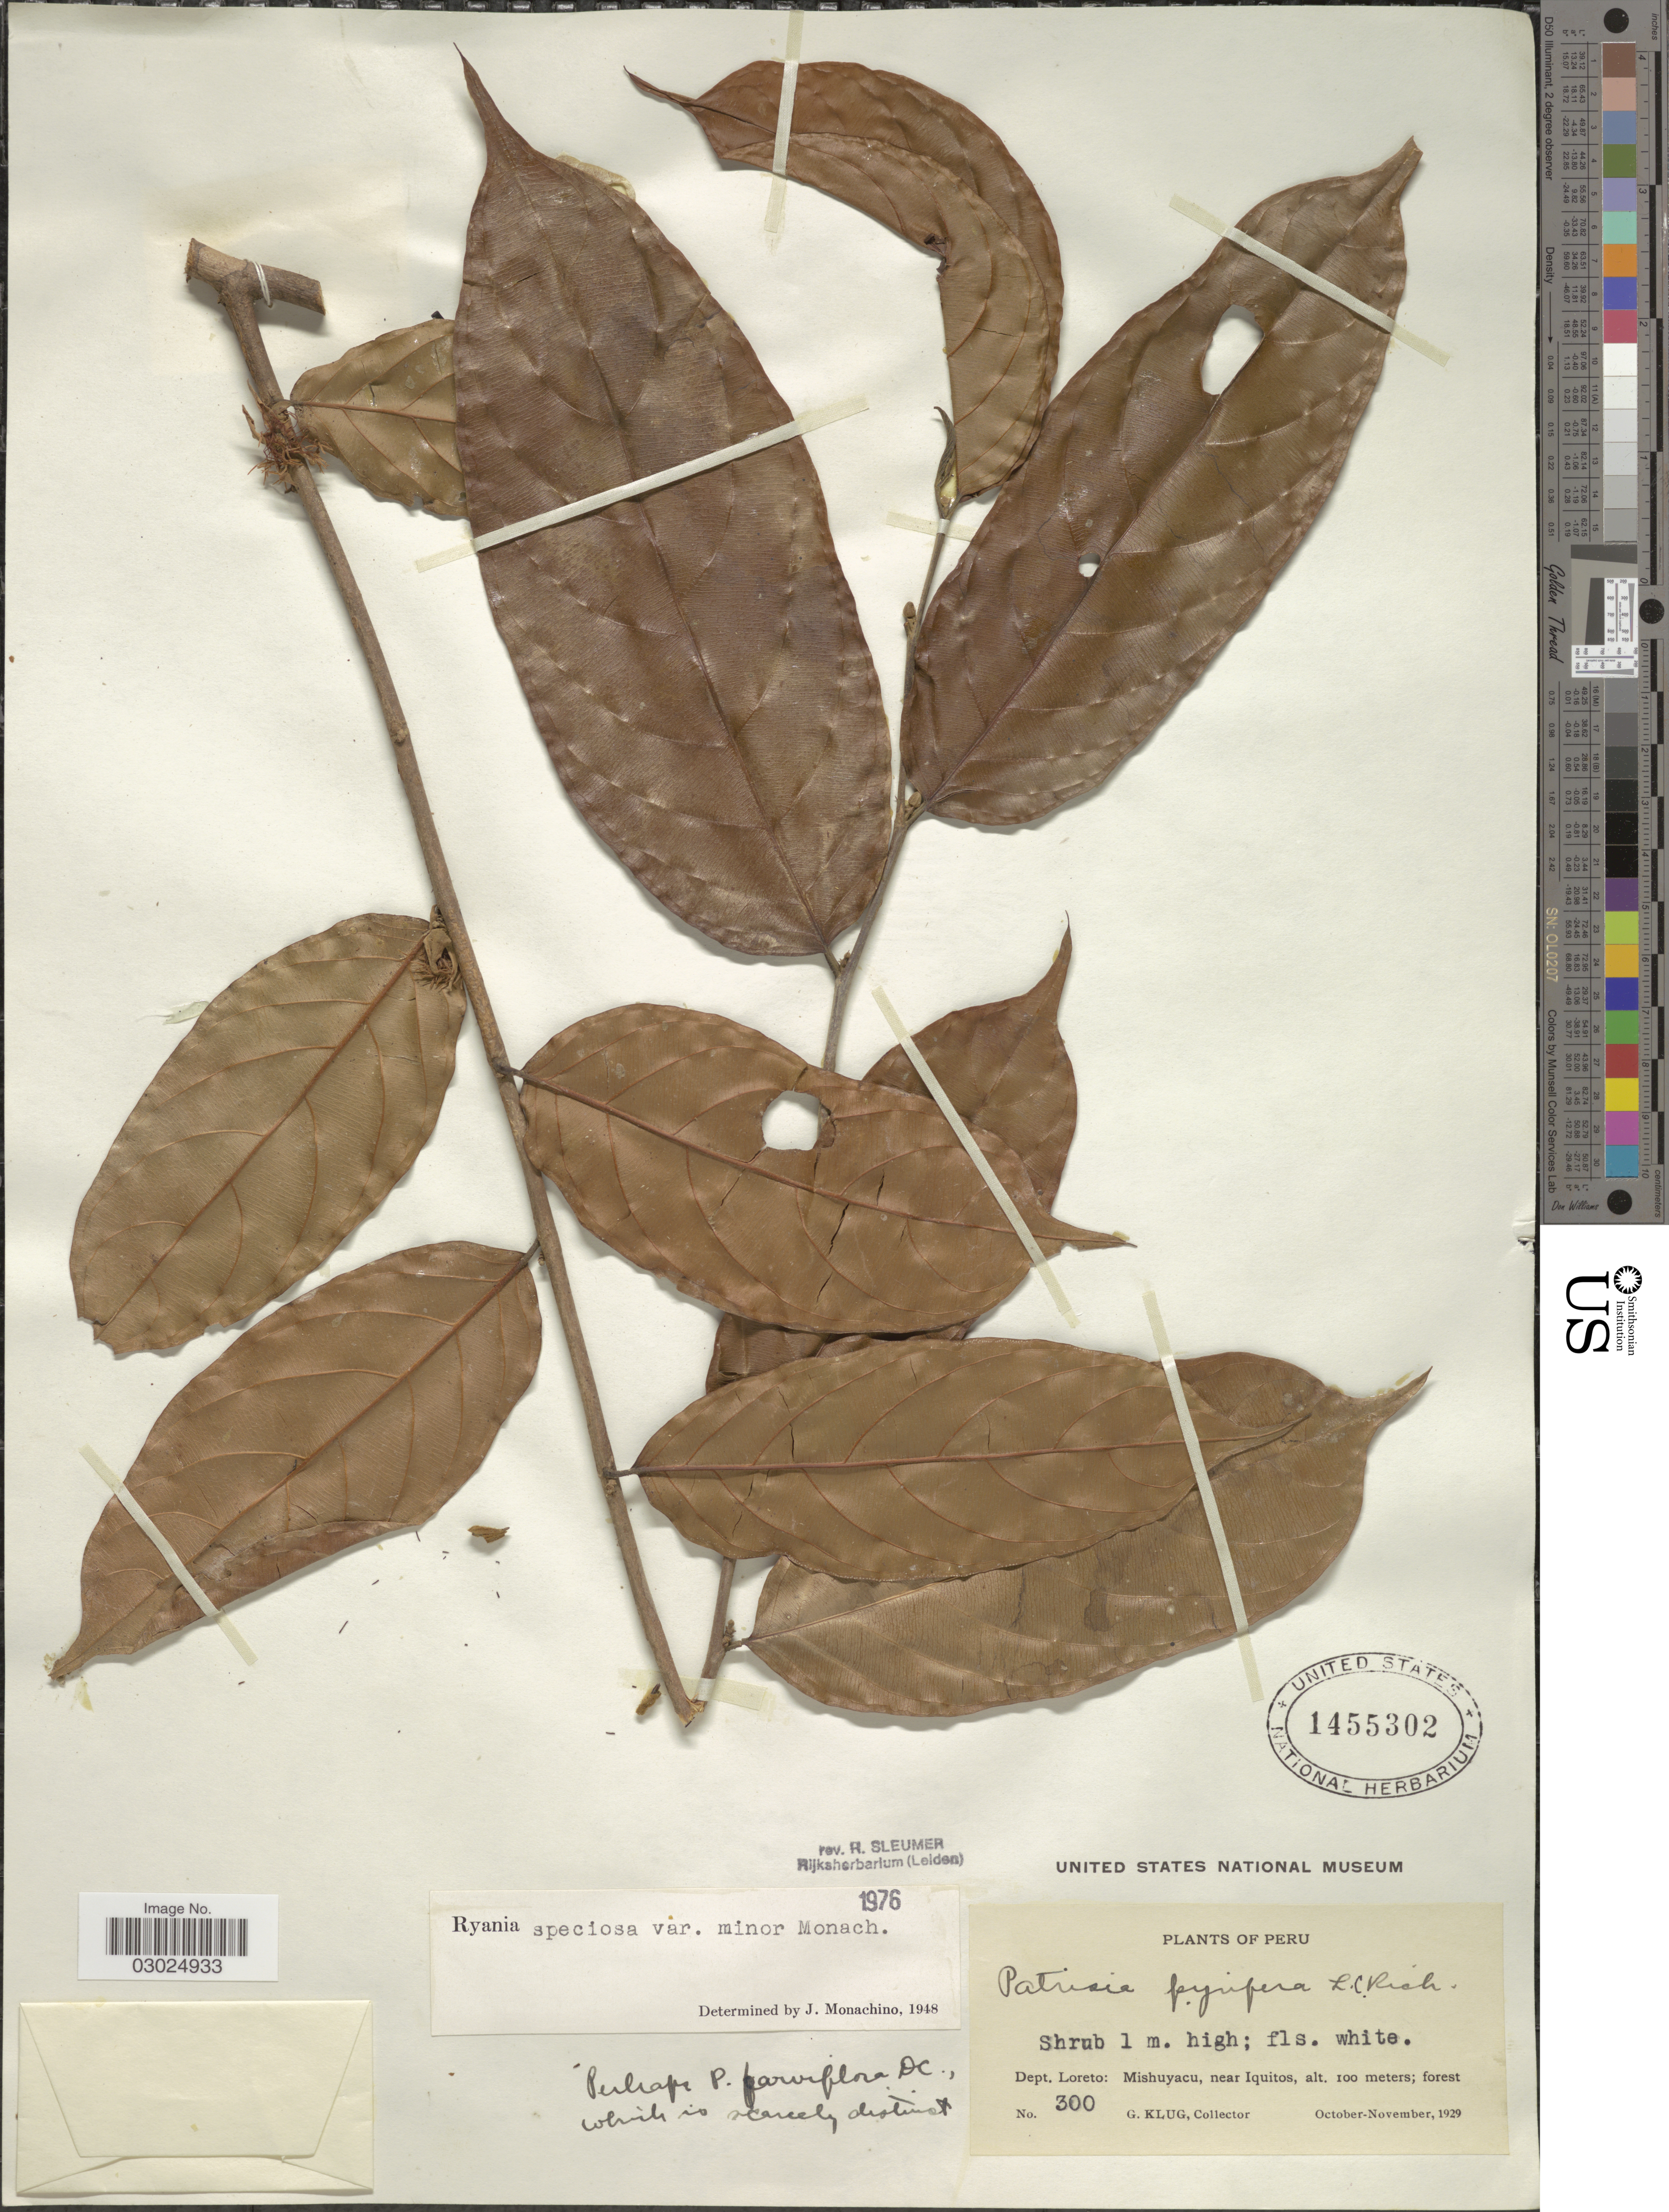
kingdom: Plantae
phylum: Tracheophyta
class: Magnoliopsida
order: Malpighiales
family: Salicaceae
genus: Ryania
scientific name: Ryania speciosa var. minor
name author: Monach.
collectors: G. Klug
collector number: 300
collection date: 1929-10/1929-11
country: Peru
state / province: Loreto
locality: Dept. Loreto: Mishuyacu, near Iquitos.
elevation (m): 100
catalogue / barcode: US 1455302